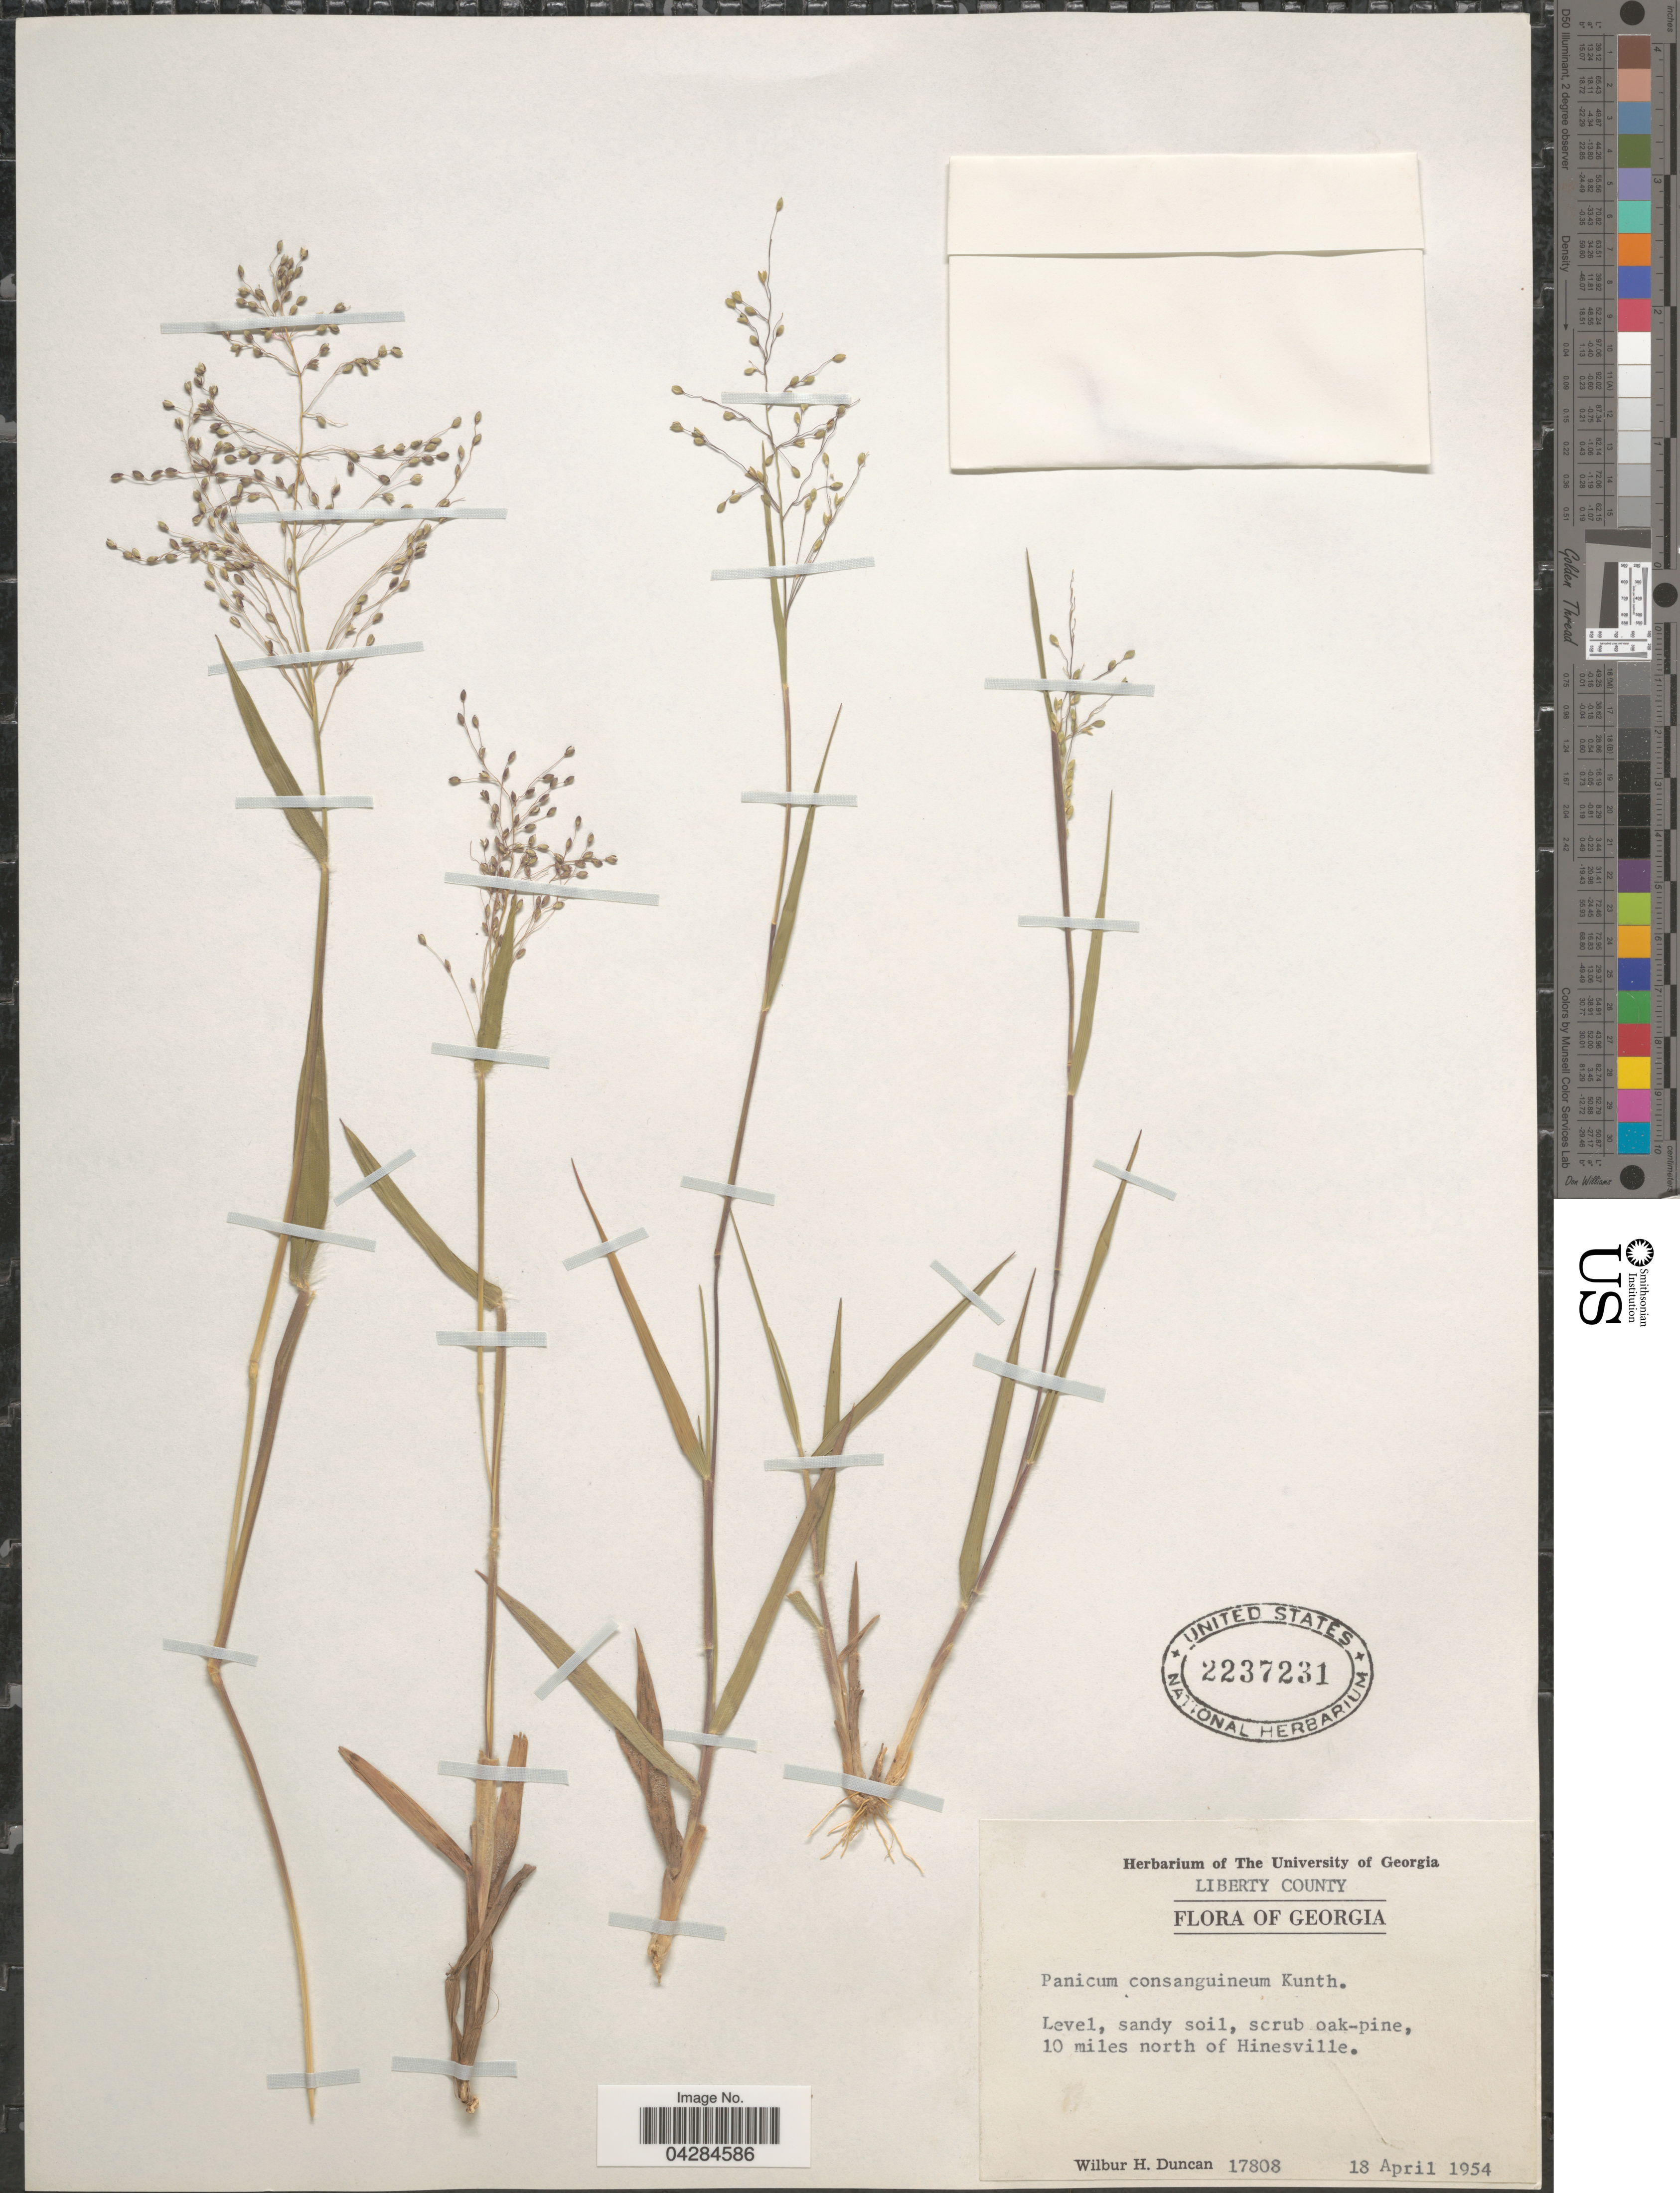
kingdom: Plantae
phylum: Tracheophyta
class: Liliopsida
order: Poales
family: Poaceae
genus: Dichanthelium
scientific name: Dichanthelium ovale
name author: (Elliott) Gould & C.A. Clark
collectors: W. H. Duncan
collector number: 17808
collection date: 1954-04-18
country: United States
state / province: Georgia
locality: Liberty County. Level, sandy soil, scrub oak-pine, 10 miles north of Hinesville.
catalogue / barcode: US 2237231